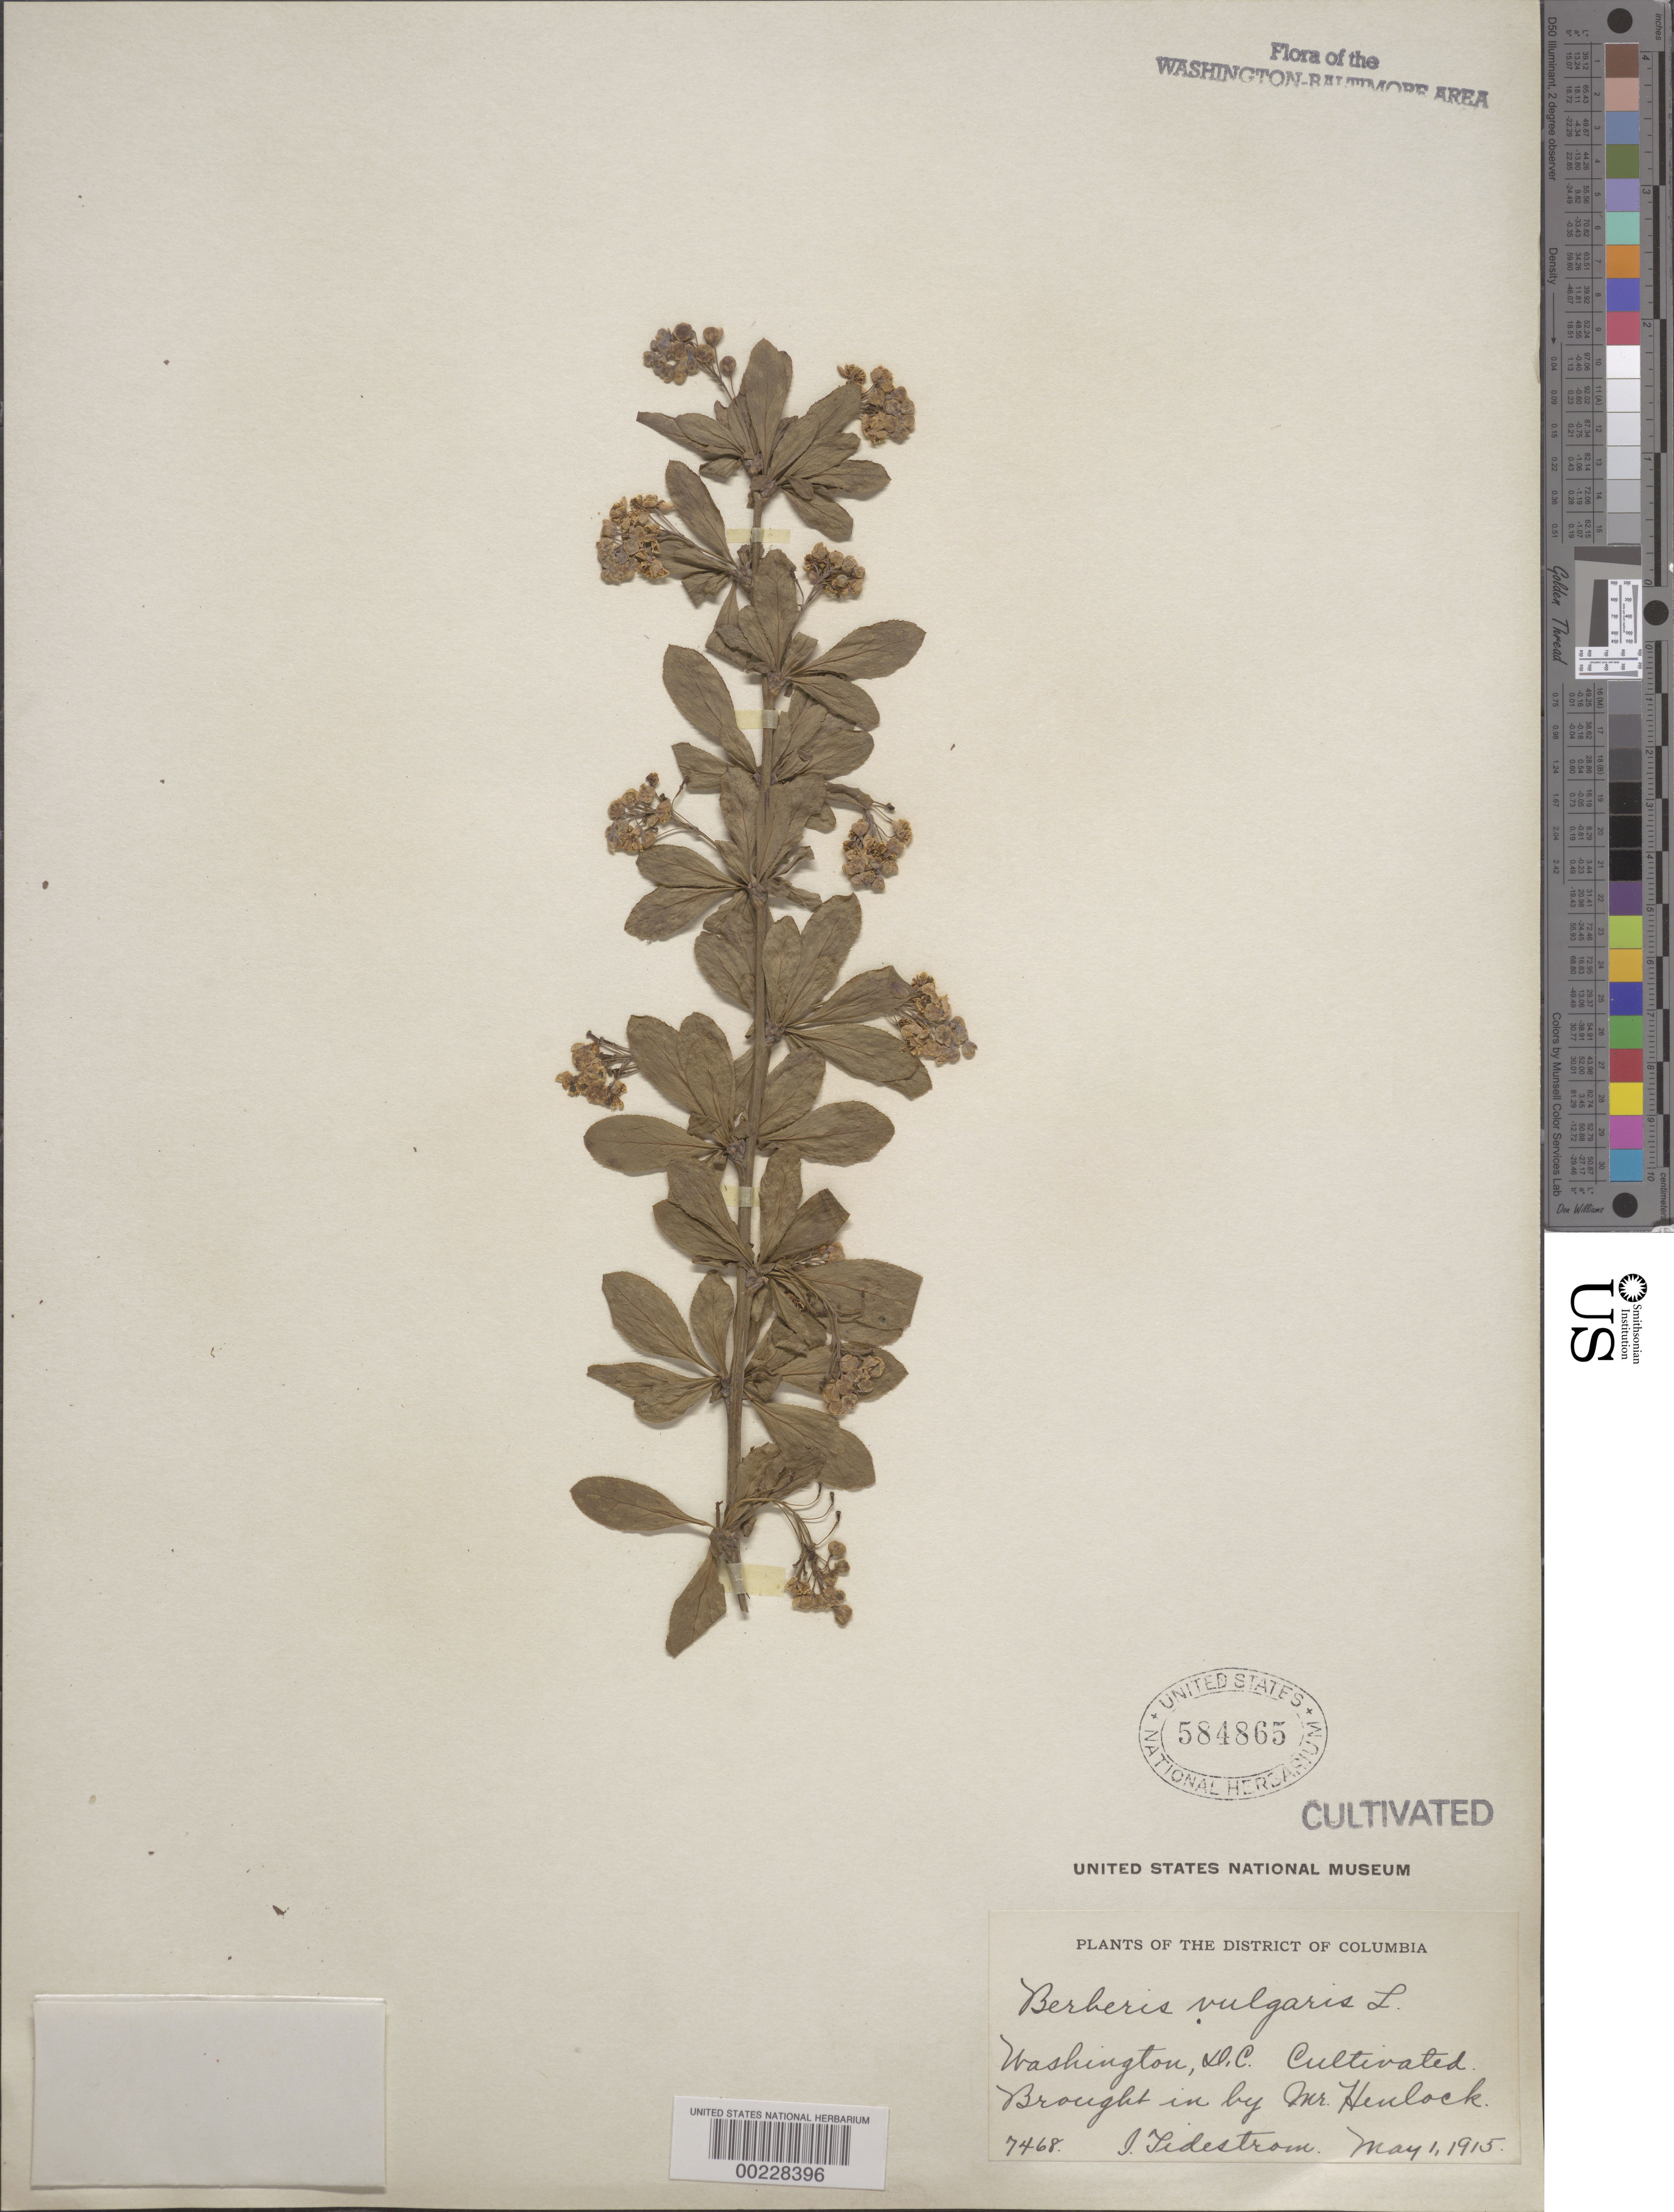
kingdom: Plantae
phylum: Tracheophyta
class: Magnoliopsida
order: Ranunculales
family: Berberidaceae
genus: Berberis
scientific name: Berberis vulgaris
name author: L.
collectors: I. F. Tidestrom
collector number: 7468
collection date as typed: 01 May 1915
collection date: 1915-05-01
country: United States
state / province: District of Columbia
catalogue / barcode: US 584865